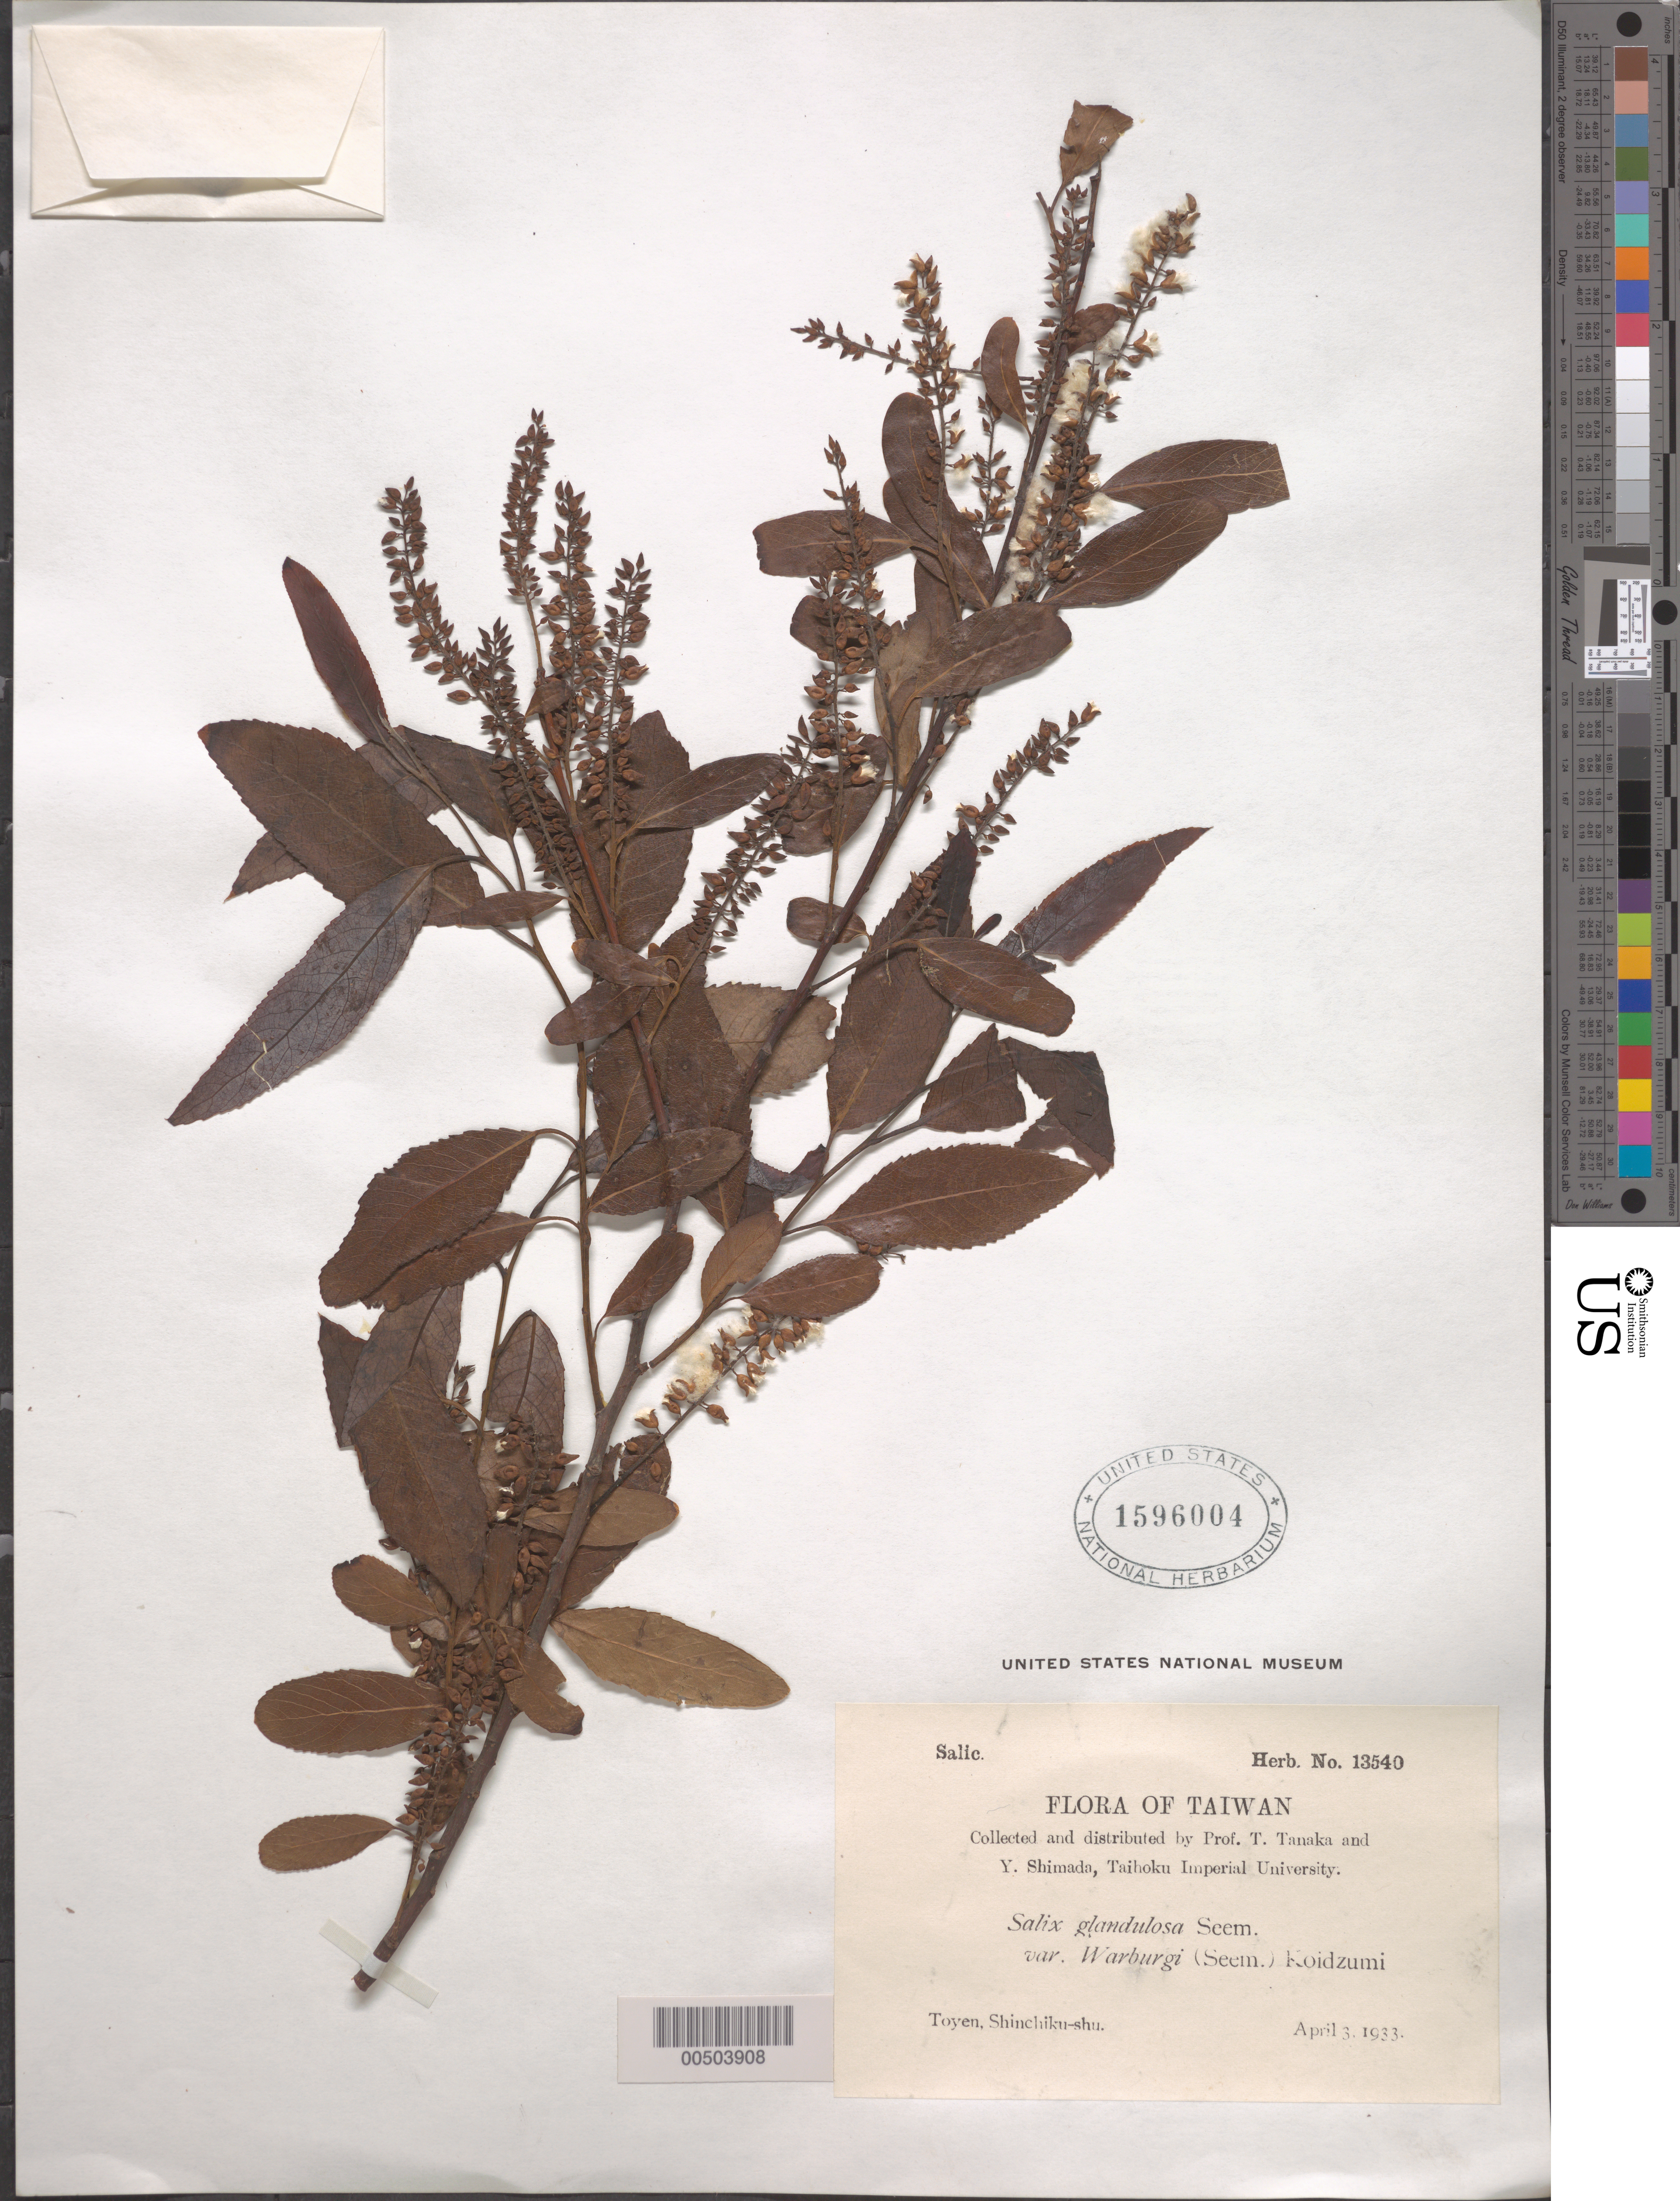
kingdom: Plantae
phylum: Tracheophyta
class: Magnoliopsida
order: Malpighiales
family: Salicaceae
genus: Salix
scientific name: Salix glandulosa var. warburgi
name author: Koidzumi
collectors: T. Tanaka & Y. Shimada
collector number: Herb. No. 13540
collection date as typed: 03 Apr 1933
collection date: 1933-04-03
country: Taiwan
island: Taiwan [Formosa]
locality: Shinchiku-shu, Toyen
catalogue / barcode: US 1596004